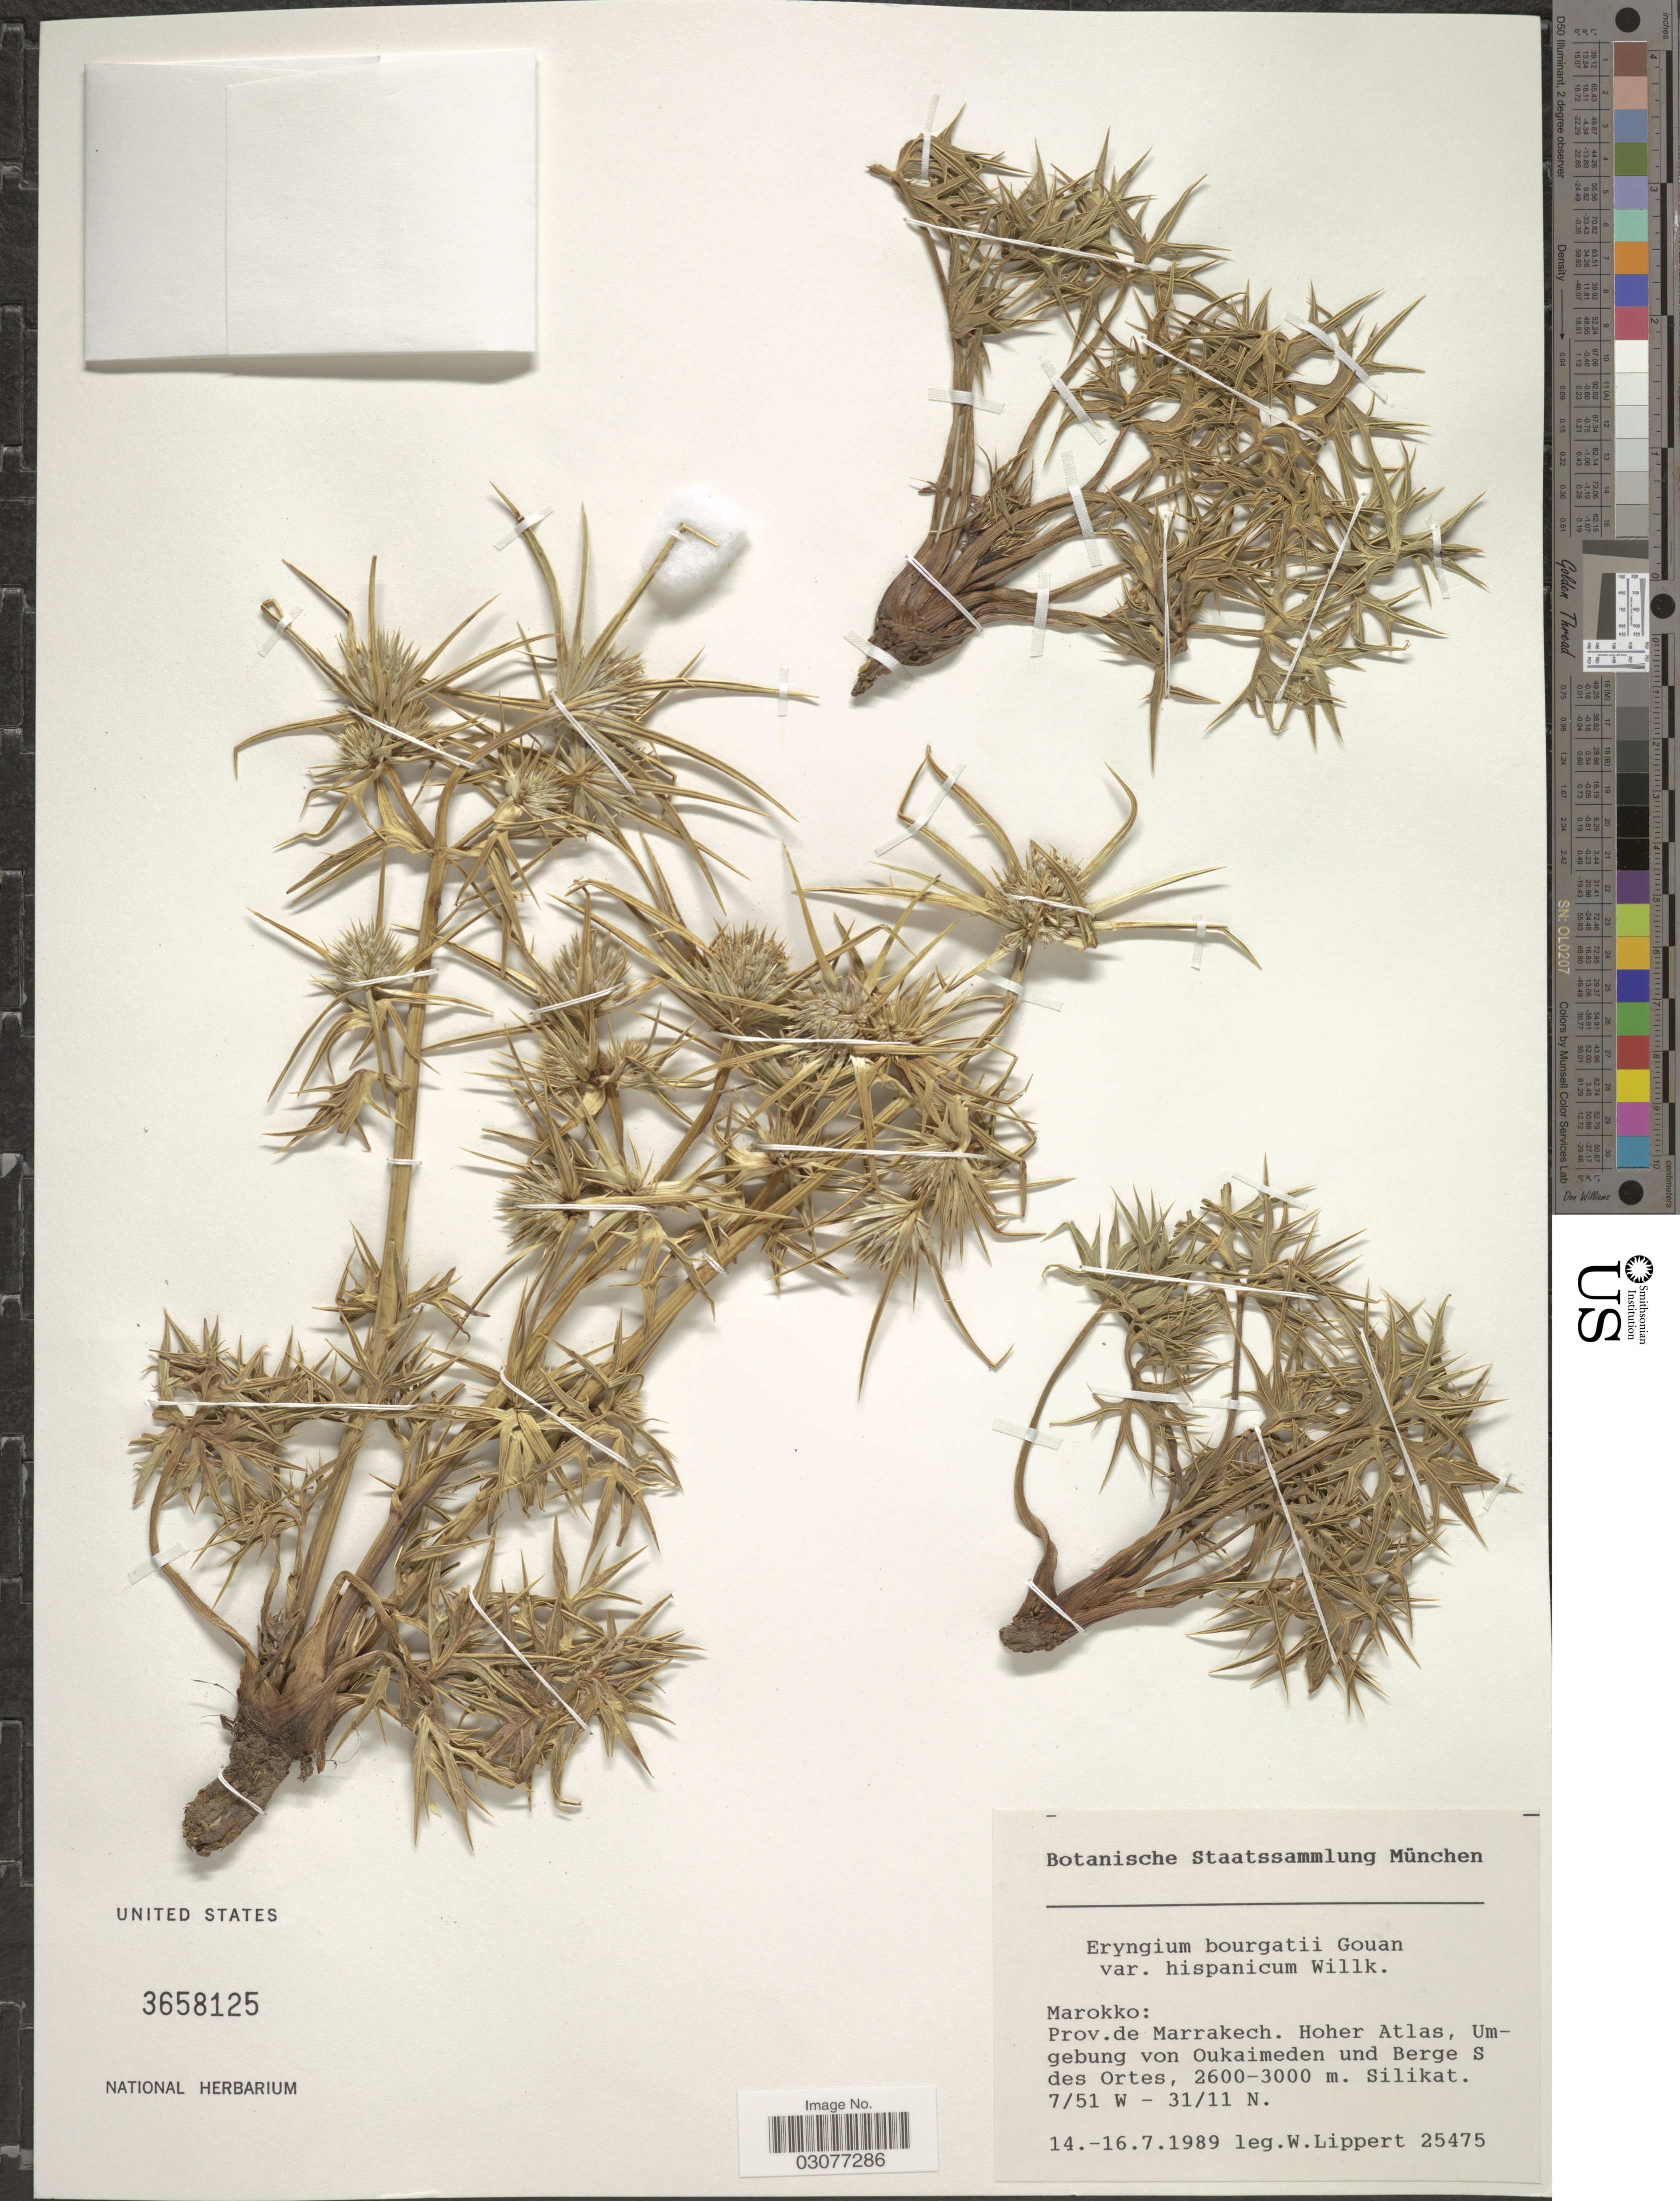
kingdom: Plantae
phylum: Tracheophyta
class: Magnoliopsida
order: Apiales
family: Apiaceae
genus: Eryngium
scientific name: Eryngium bourgatii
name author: Gouan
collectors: W. Lippert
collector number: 25475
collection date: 1989-07-14/1989-07-16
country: Morocco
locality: Prov. de Marrakech. Hoher Atlas, Umgebung von Oukaimeden und Berge S des Ortes, Silikat.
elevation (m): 2600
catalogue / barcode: US 3658125